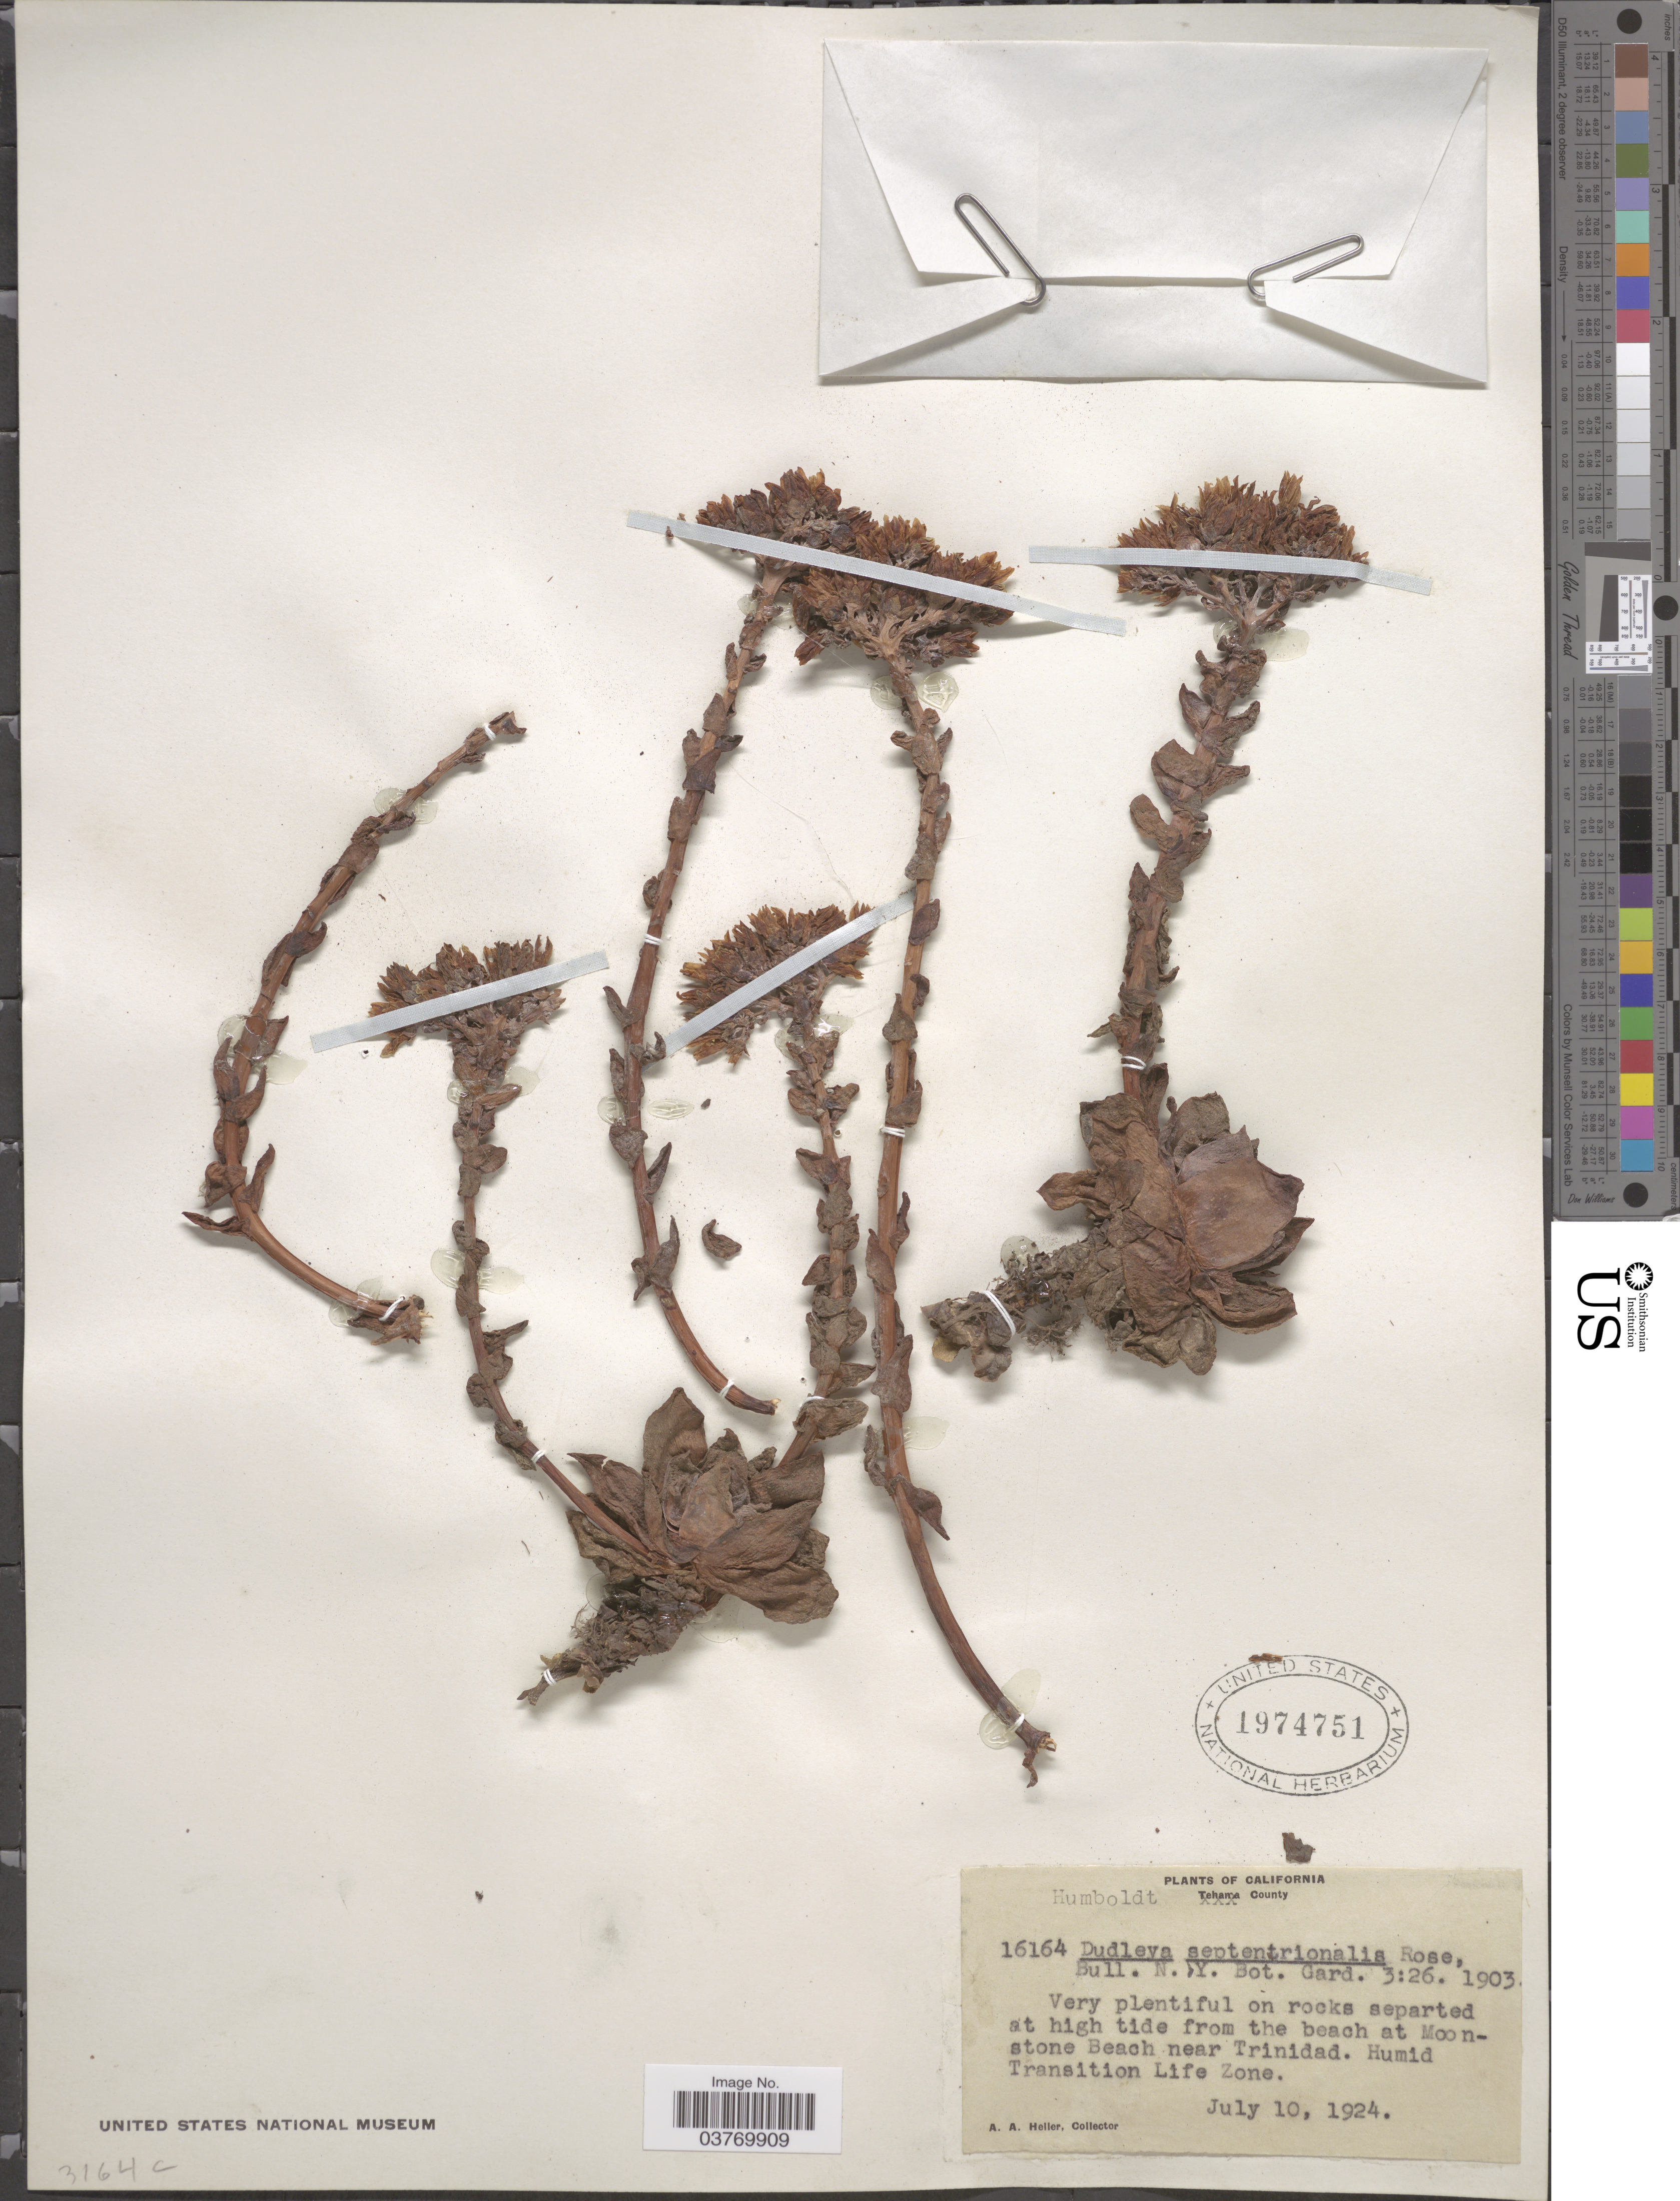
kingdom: Plantae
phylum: Tracheophyta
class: Magnoliopsida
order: Saxifragales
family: Crassulaceae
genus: Dudleya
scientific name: Dudleya septentrionalis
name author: Rose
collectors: A. A. Heller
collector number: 16164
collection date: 1924-07-10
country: United States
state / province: California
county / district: Humboldt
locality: Humboldt County. Very plentiful on rocks separted at high tide from the beach at Moonstone Beach near Trinidad. Humid Transition Life Zone.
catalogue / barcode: US 1974751